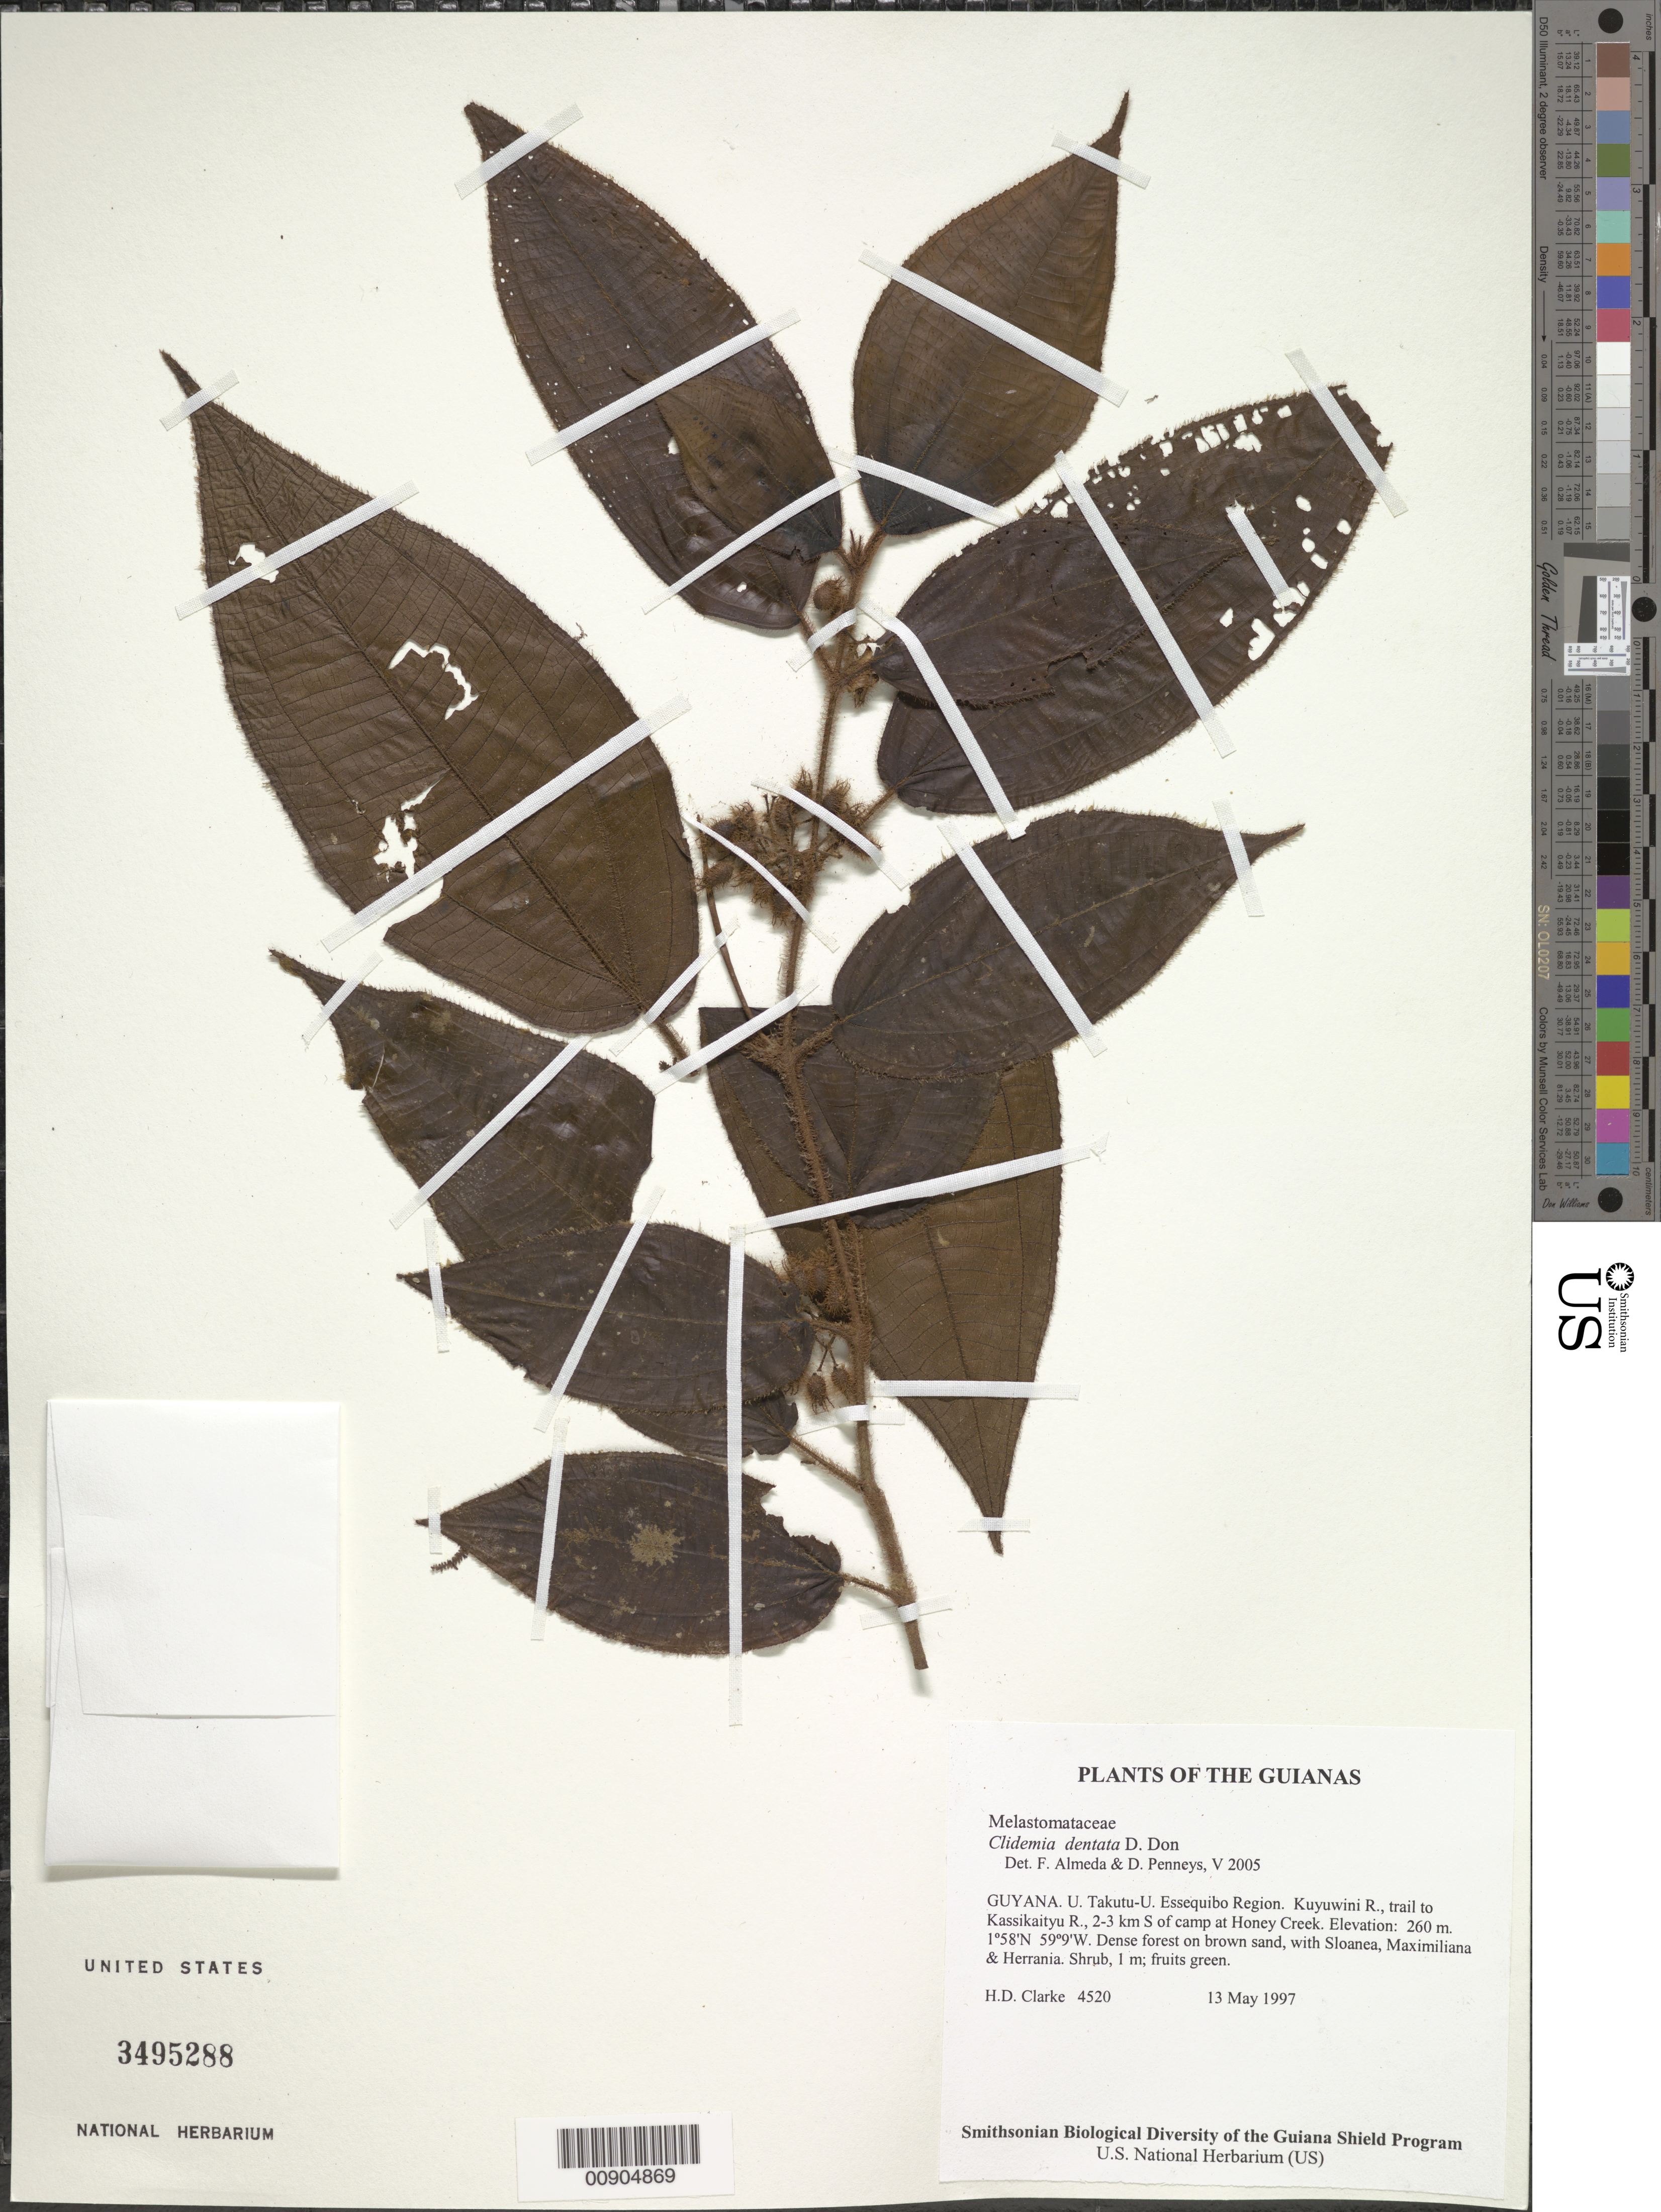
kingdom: Plantae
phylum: Tracheophyta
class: Magnoliopsida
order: Myrtales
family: Melastomataceae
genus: Clidemia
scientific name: Clidemia dentata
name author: D. Don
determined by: Almeda, F.; Penneys, D. S.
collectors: H. D. Clarke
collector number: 4520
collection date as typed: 13 May 1997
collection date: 1997-05-13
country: Guyana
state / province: U. Takutu-U. Essequibo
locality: Kuyuwini R., trail to Kassikaityu R., 2-3 km S of camp at Honey Creek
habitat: Dense forest on brown sand, with Sloanea, Maximiliana & Herrania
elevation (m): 260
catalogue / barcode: US 3495288